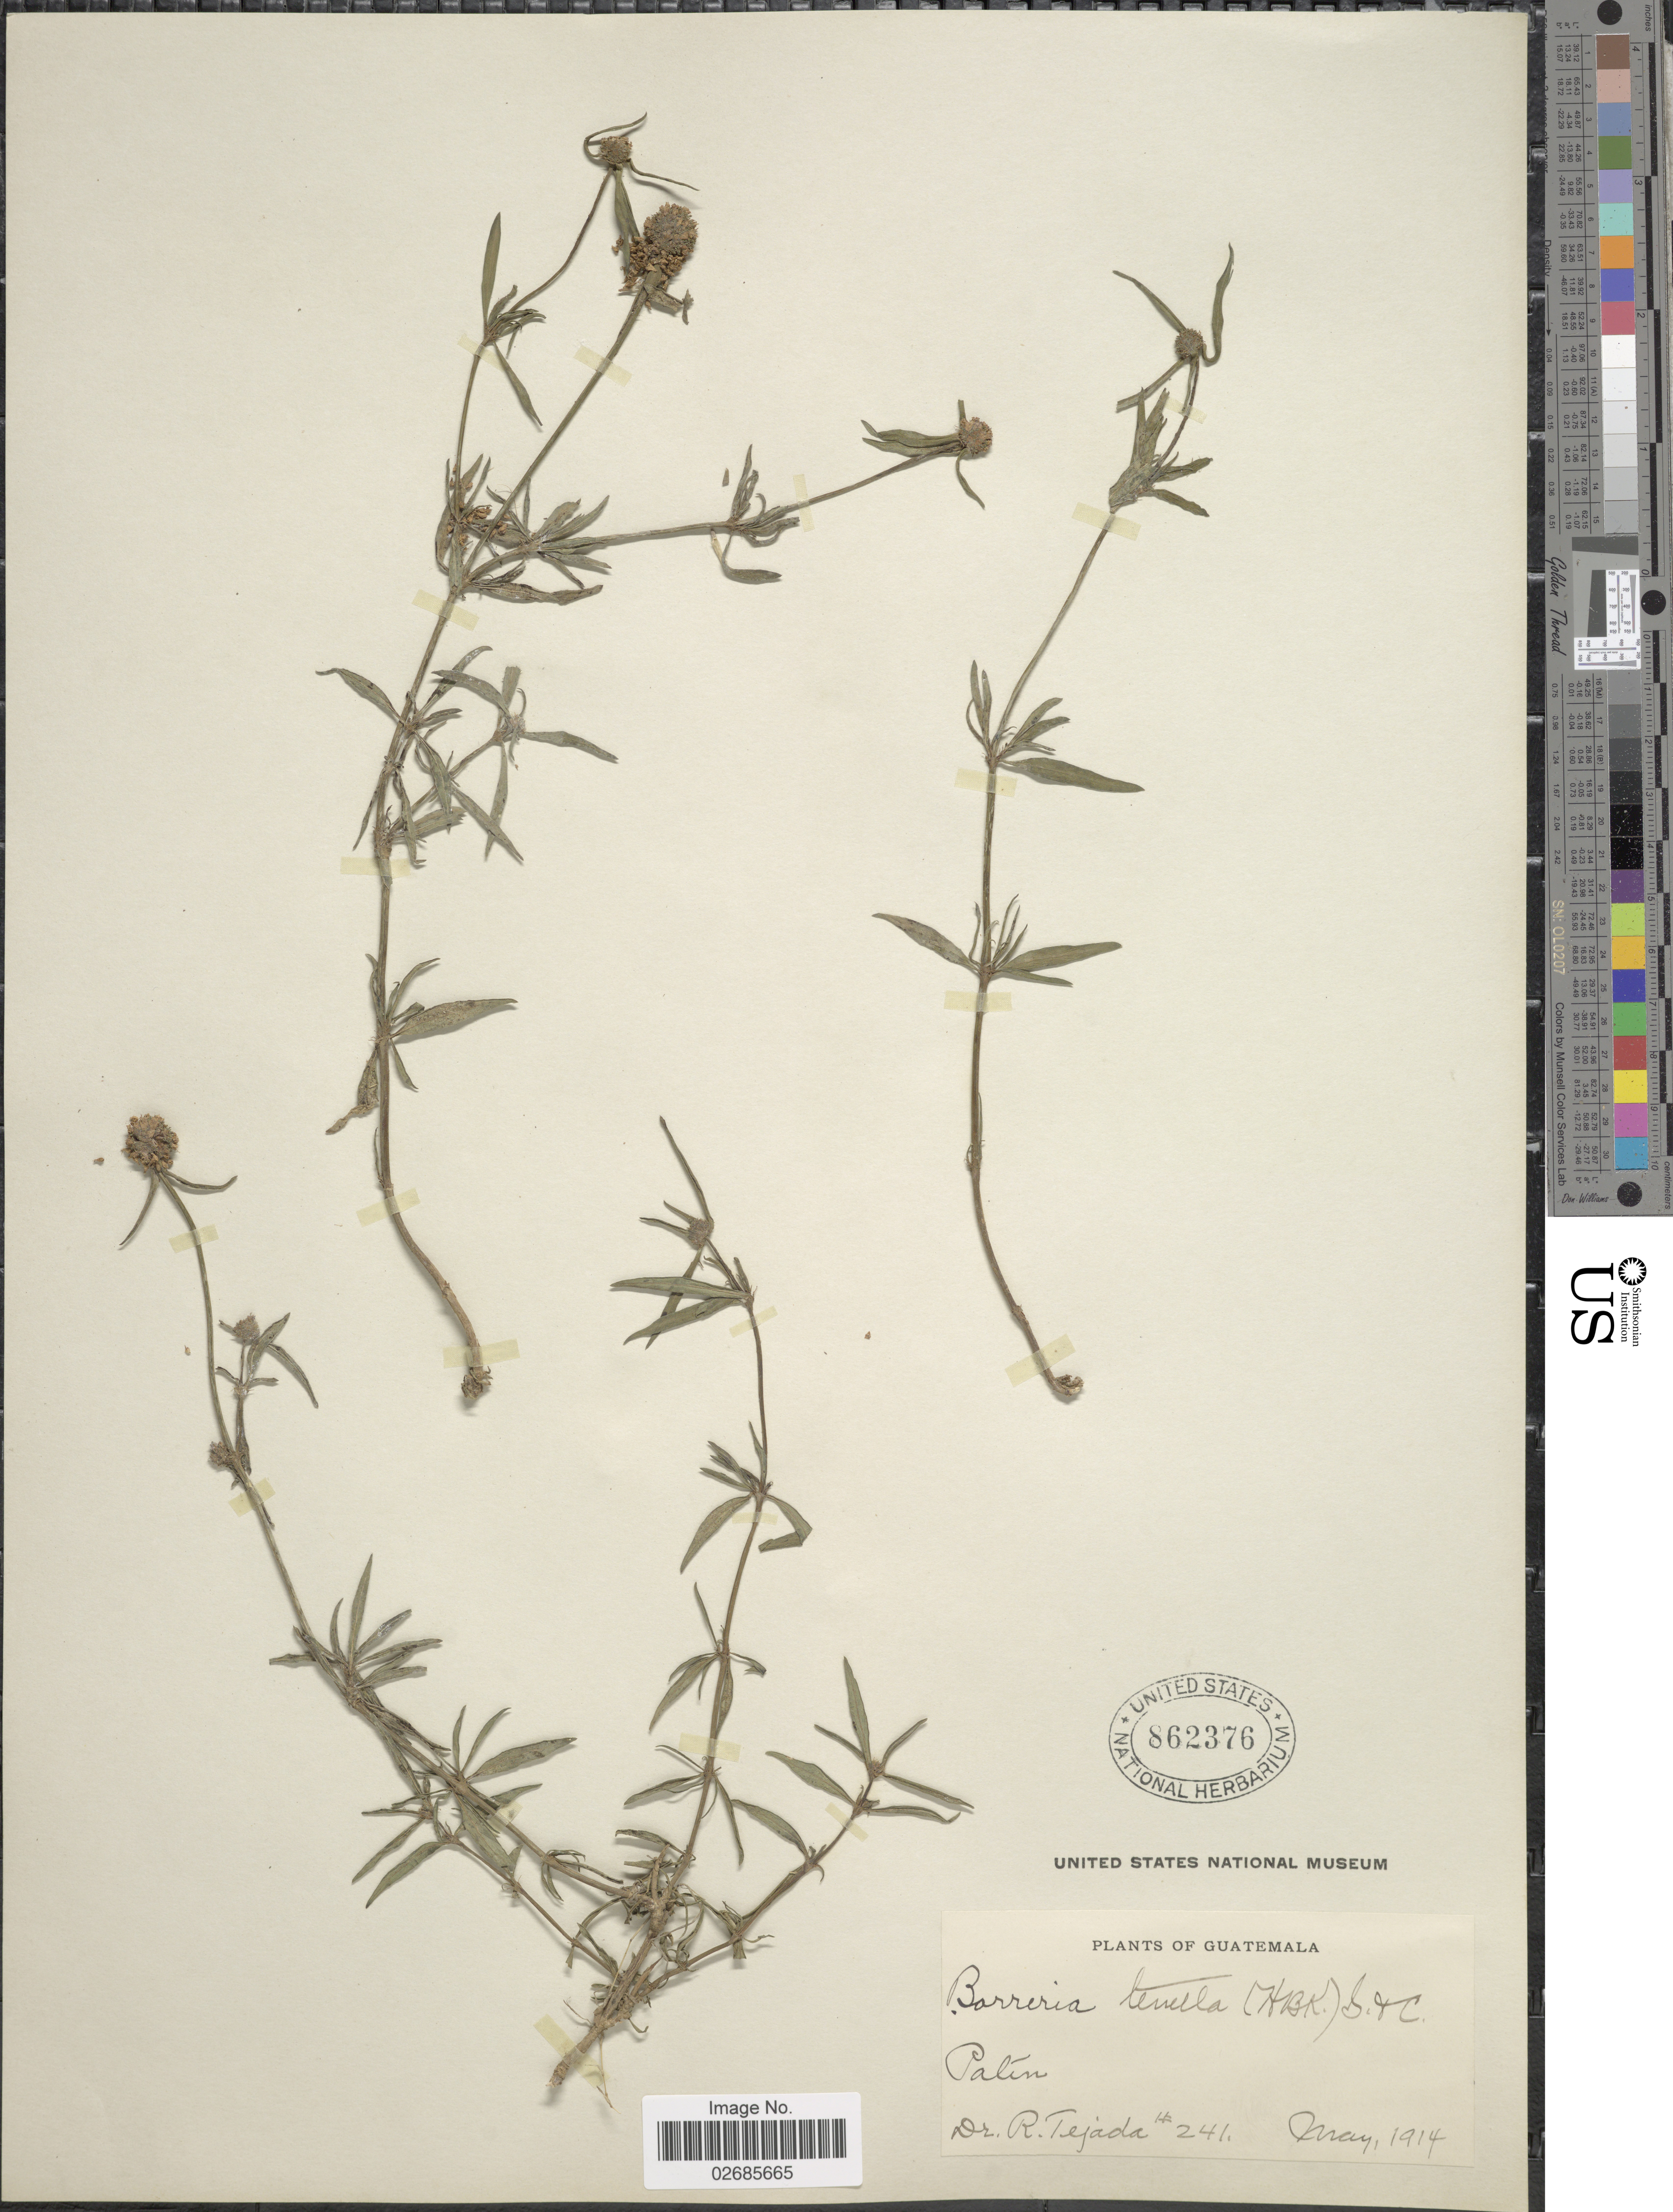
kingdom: Plantae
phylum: Tracheophyta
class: Magnoliopsida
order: Gentianales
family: Rubiaceae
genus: Borreria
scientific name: Borreria suaveolens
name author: G. Mey.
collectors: R. Tejada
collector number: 241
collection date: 1914-05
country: Guatemala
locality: Palín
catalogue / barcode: US 862376